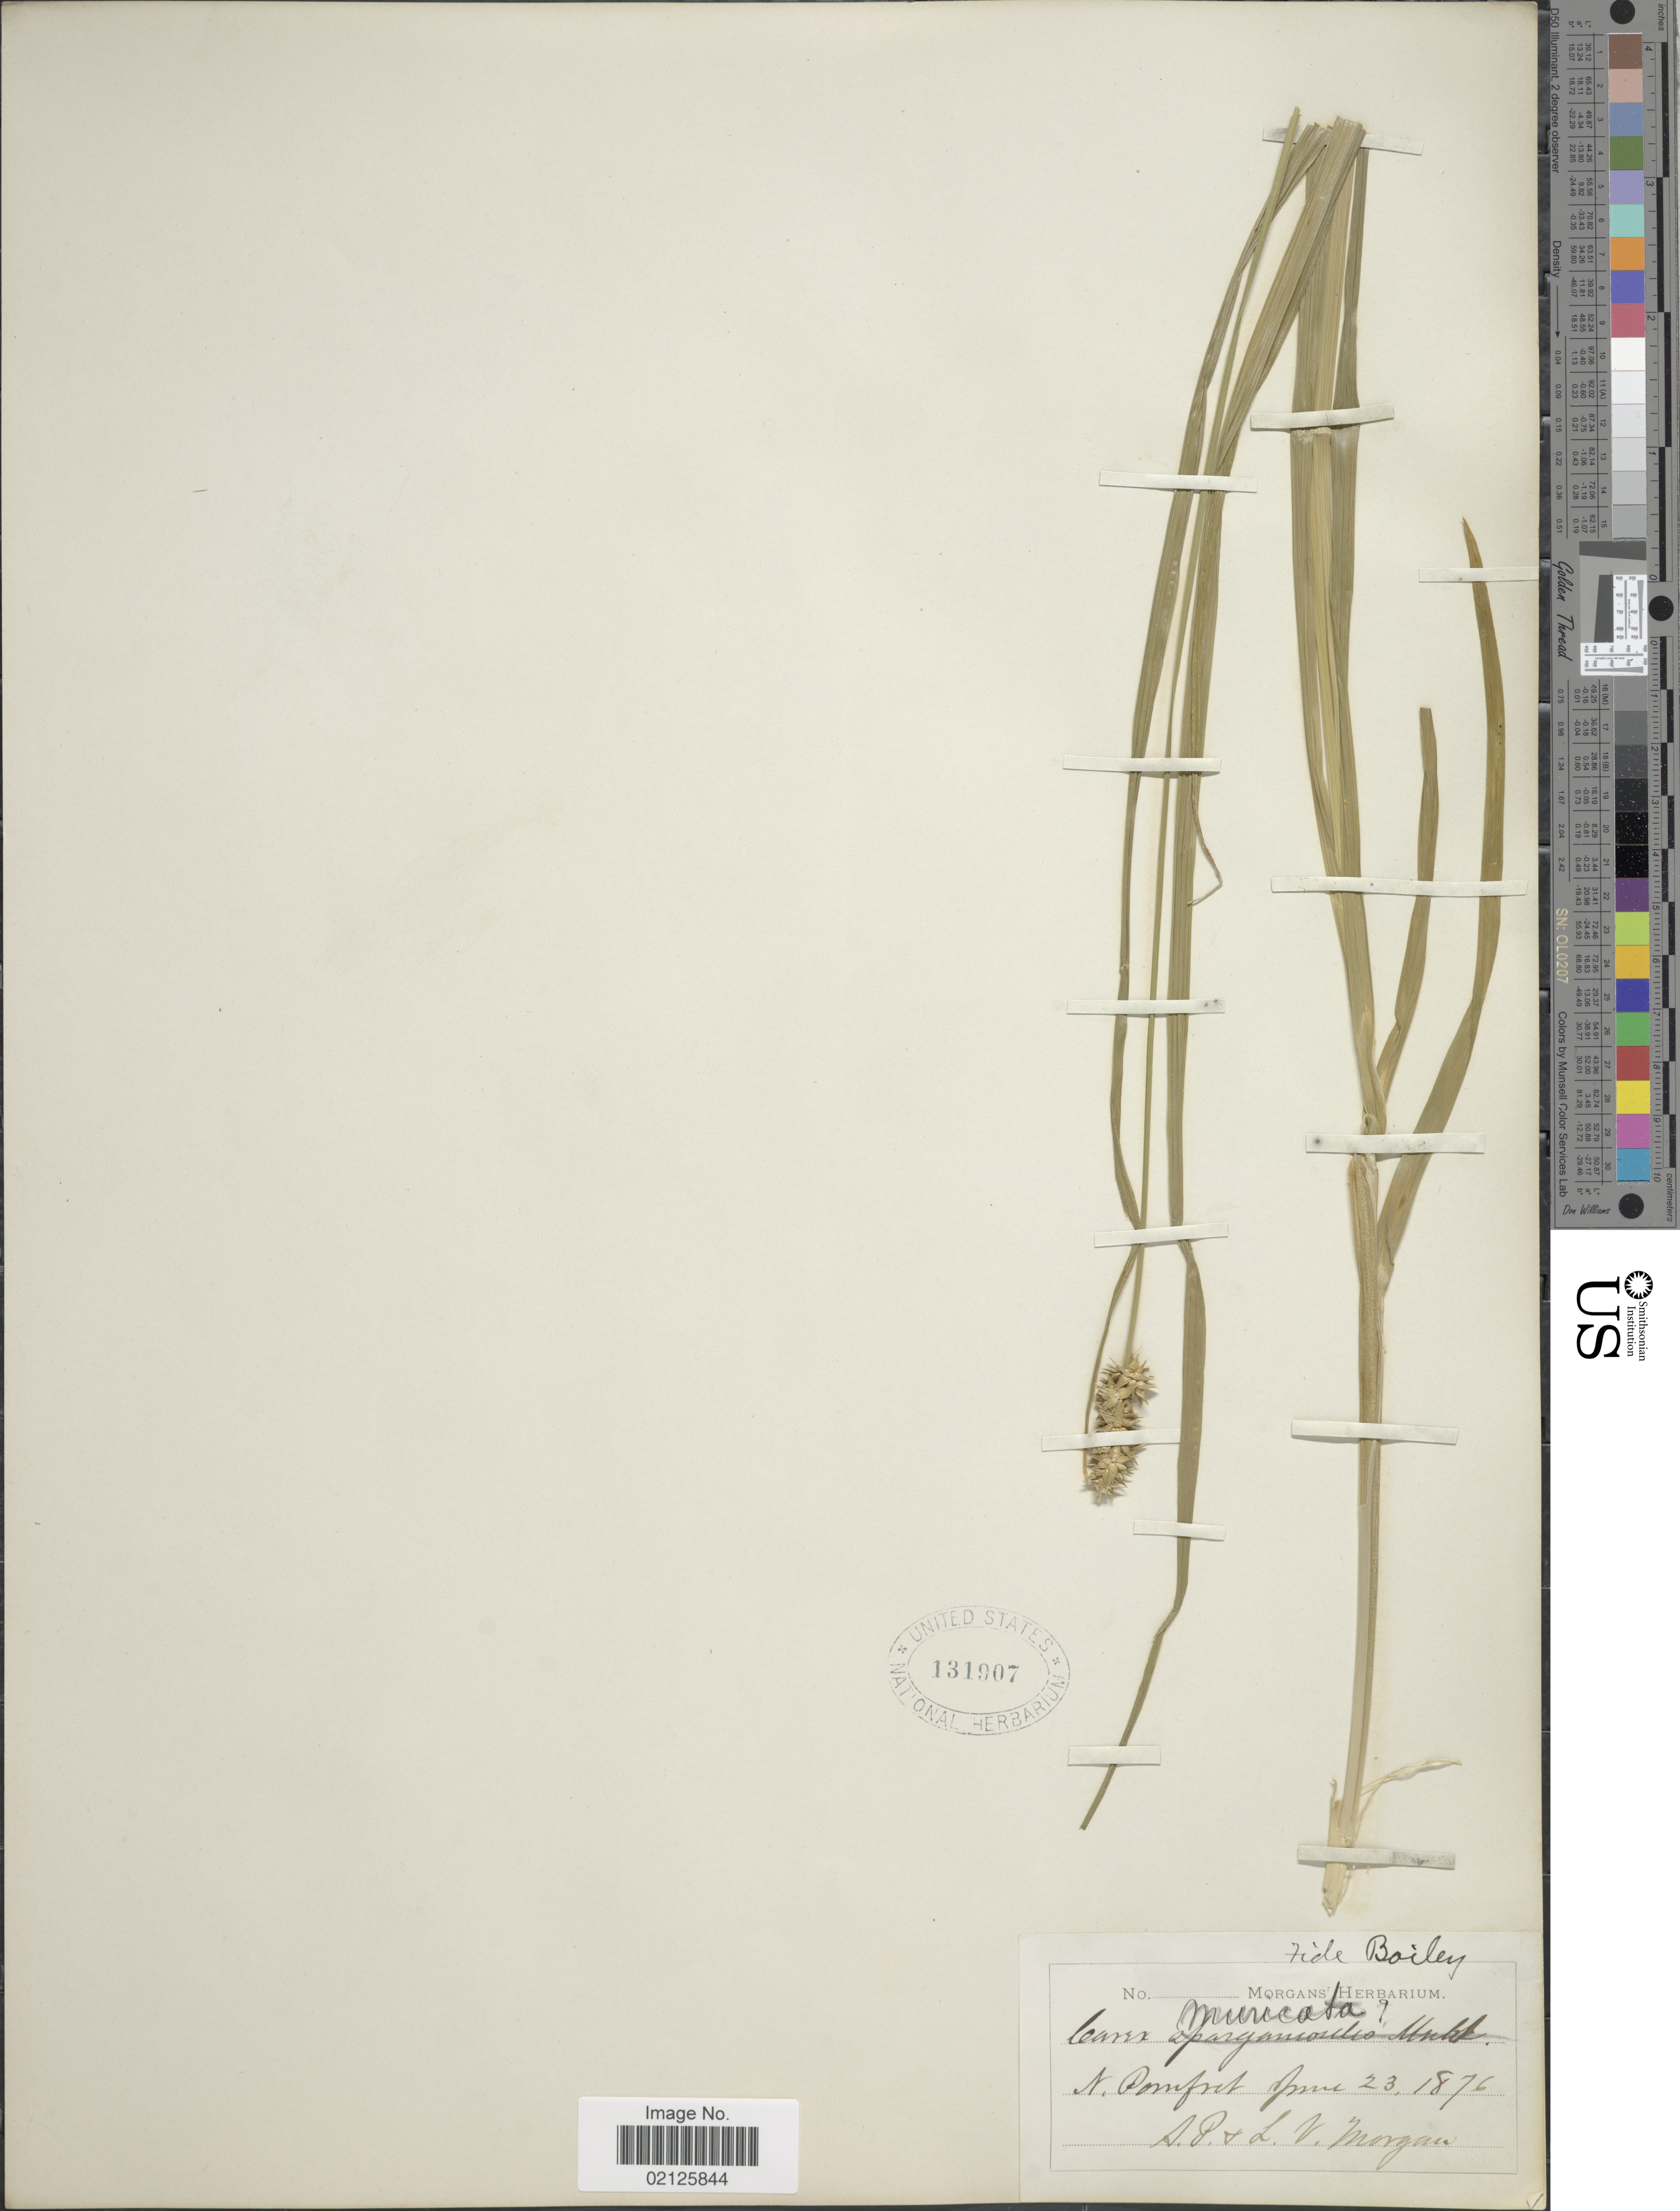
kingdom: Plantae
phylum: Tracheophyta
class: Liliopsida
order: Poales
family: Cyperaceae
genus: Carex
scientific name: Carex muricata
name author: L.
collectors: A. Morgan & L. Morgan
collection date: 1876-06-23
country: United States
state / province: Vermont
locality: N Pomfret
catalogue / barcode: US 131907